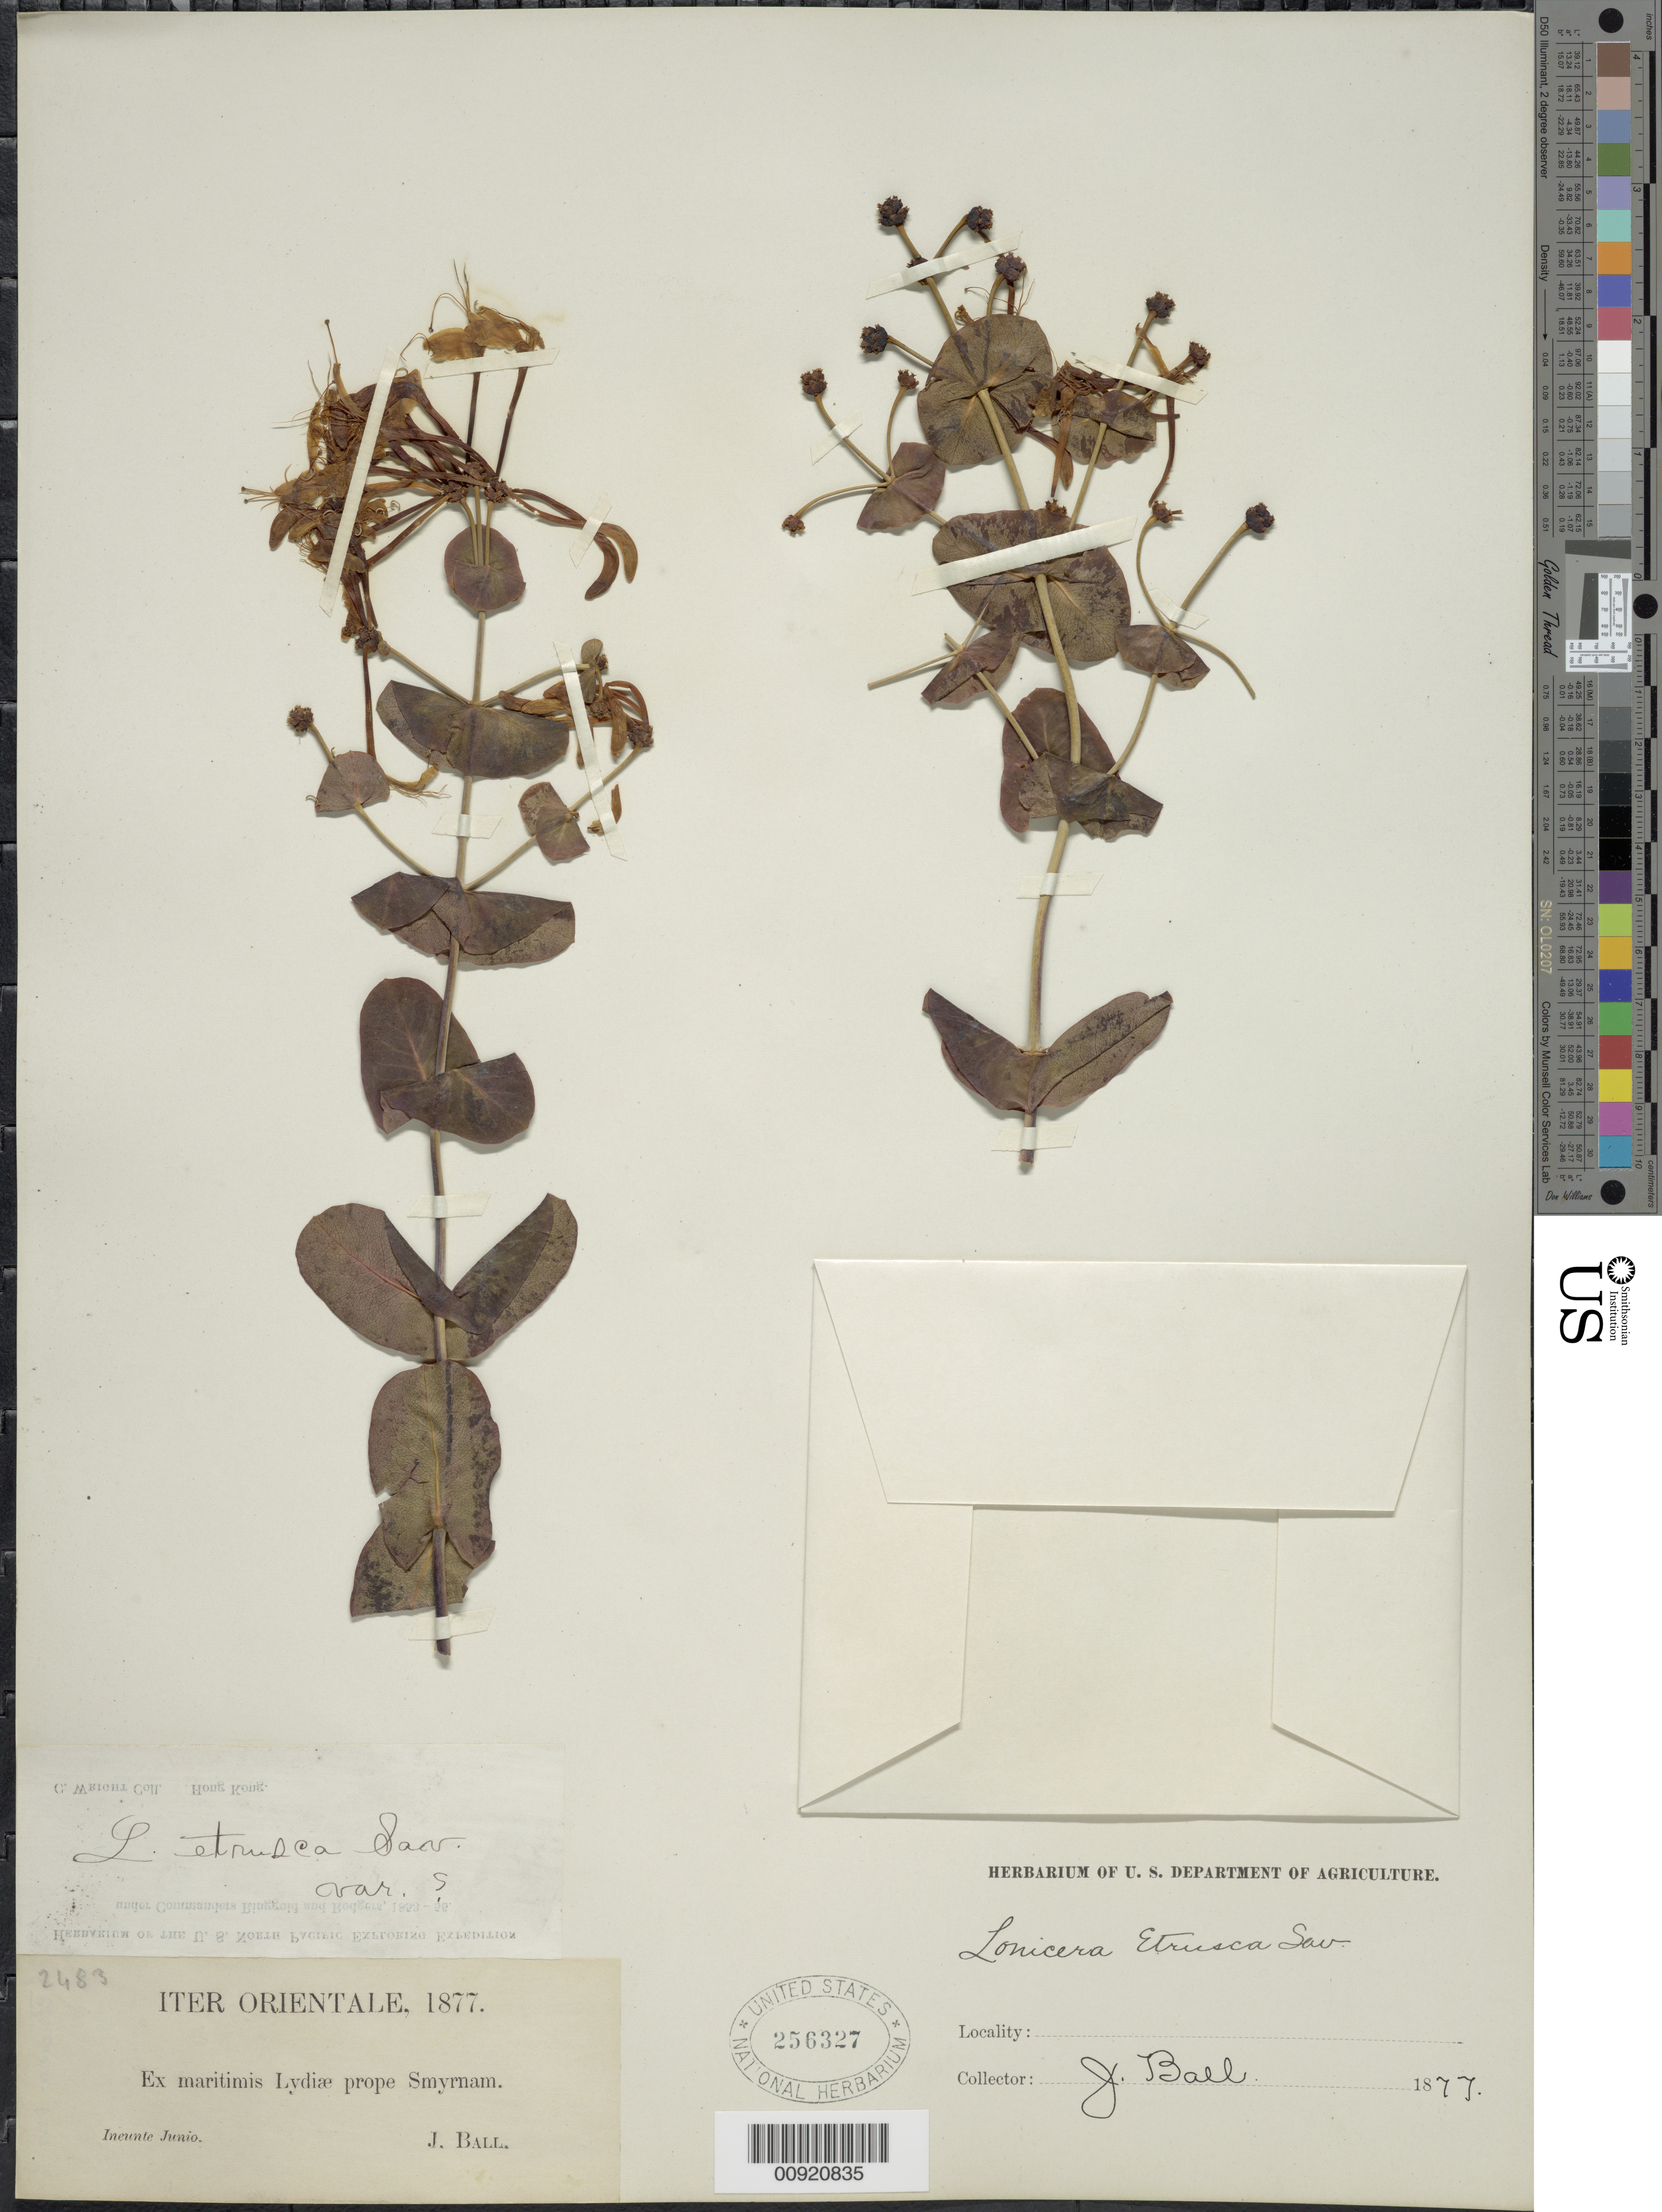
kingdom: Plantae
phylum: Tracheophyta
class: Magnoliopsida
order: Dipsacales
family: Caprifoliaceae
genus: Lonicera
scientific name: Lonicera etrusca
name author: Santi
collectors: J. Ball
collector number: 2483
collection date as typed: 1877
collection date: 1877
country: Turkey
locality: Ex maritimis Lydiae prope Smyrnam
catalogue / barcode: US 256327